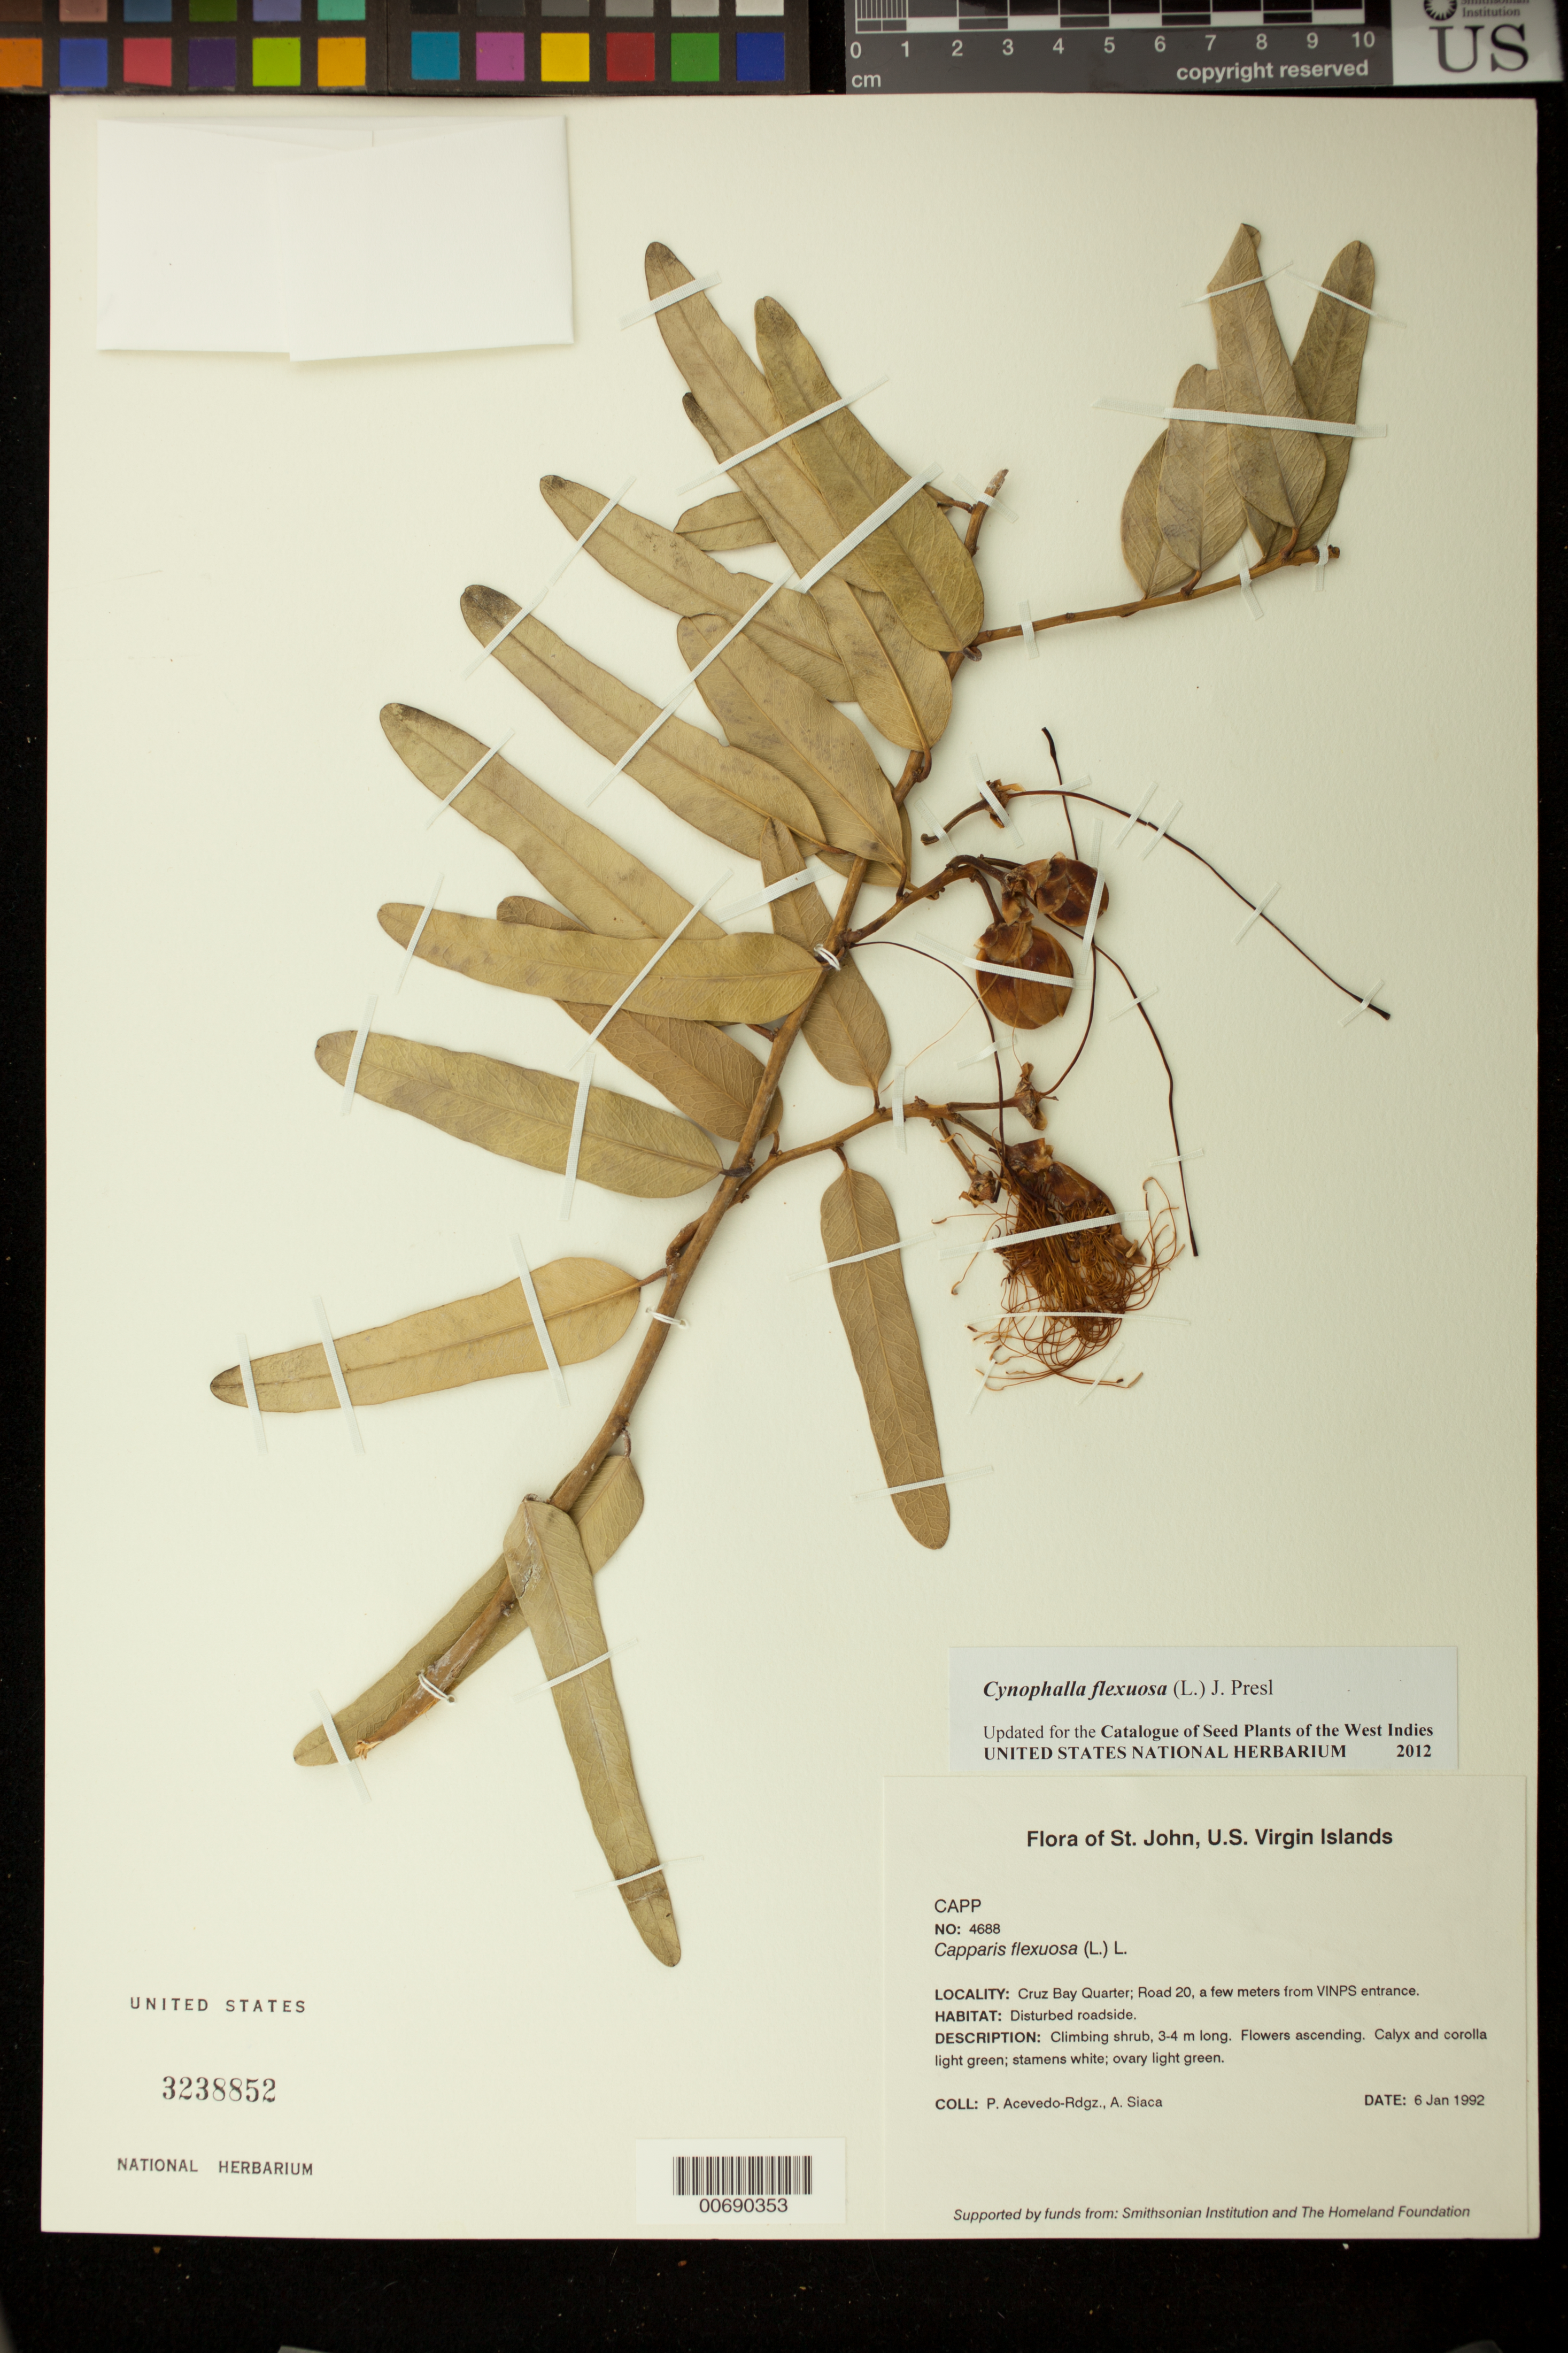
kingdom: Plantae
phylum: Tracheophyta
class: Magnoliopsida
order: Brassicales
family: Capparaceae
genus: Cynophalla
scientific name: Cynophalla flexuosa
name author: (L.) J. Presl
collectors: P. Acevedo-Rodr. & A. Siaca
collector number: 4688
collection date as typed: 06 Jan 1992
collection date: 1992-01-06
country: U.S. Virgin Islands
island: St. John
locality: Cruz Bay Quarter; Road 20, a few meters from VINPS entrance.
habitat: Disturbed roadside.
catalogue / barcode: US 3238852